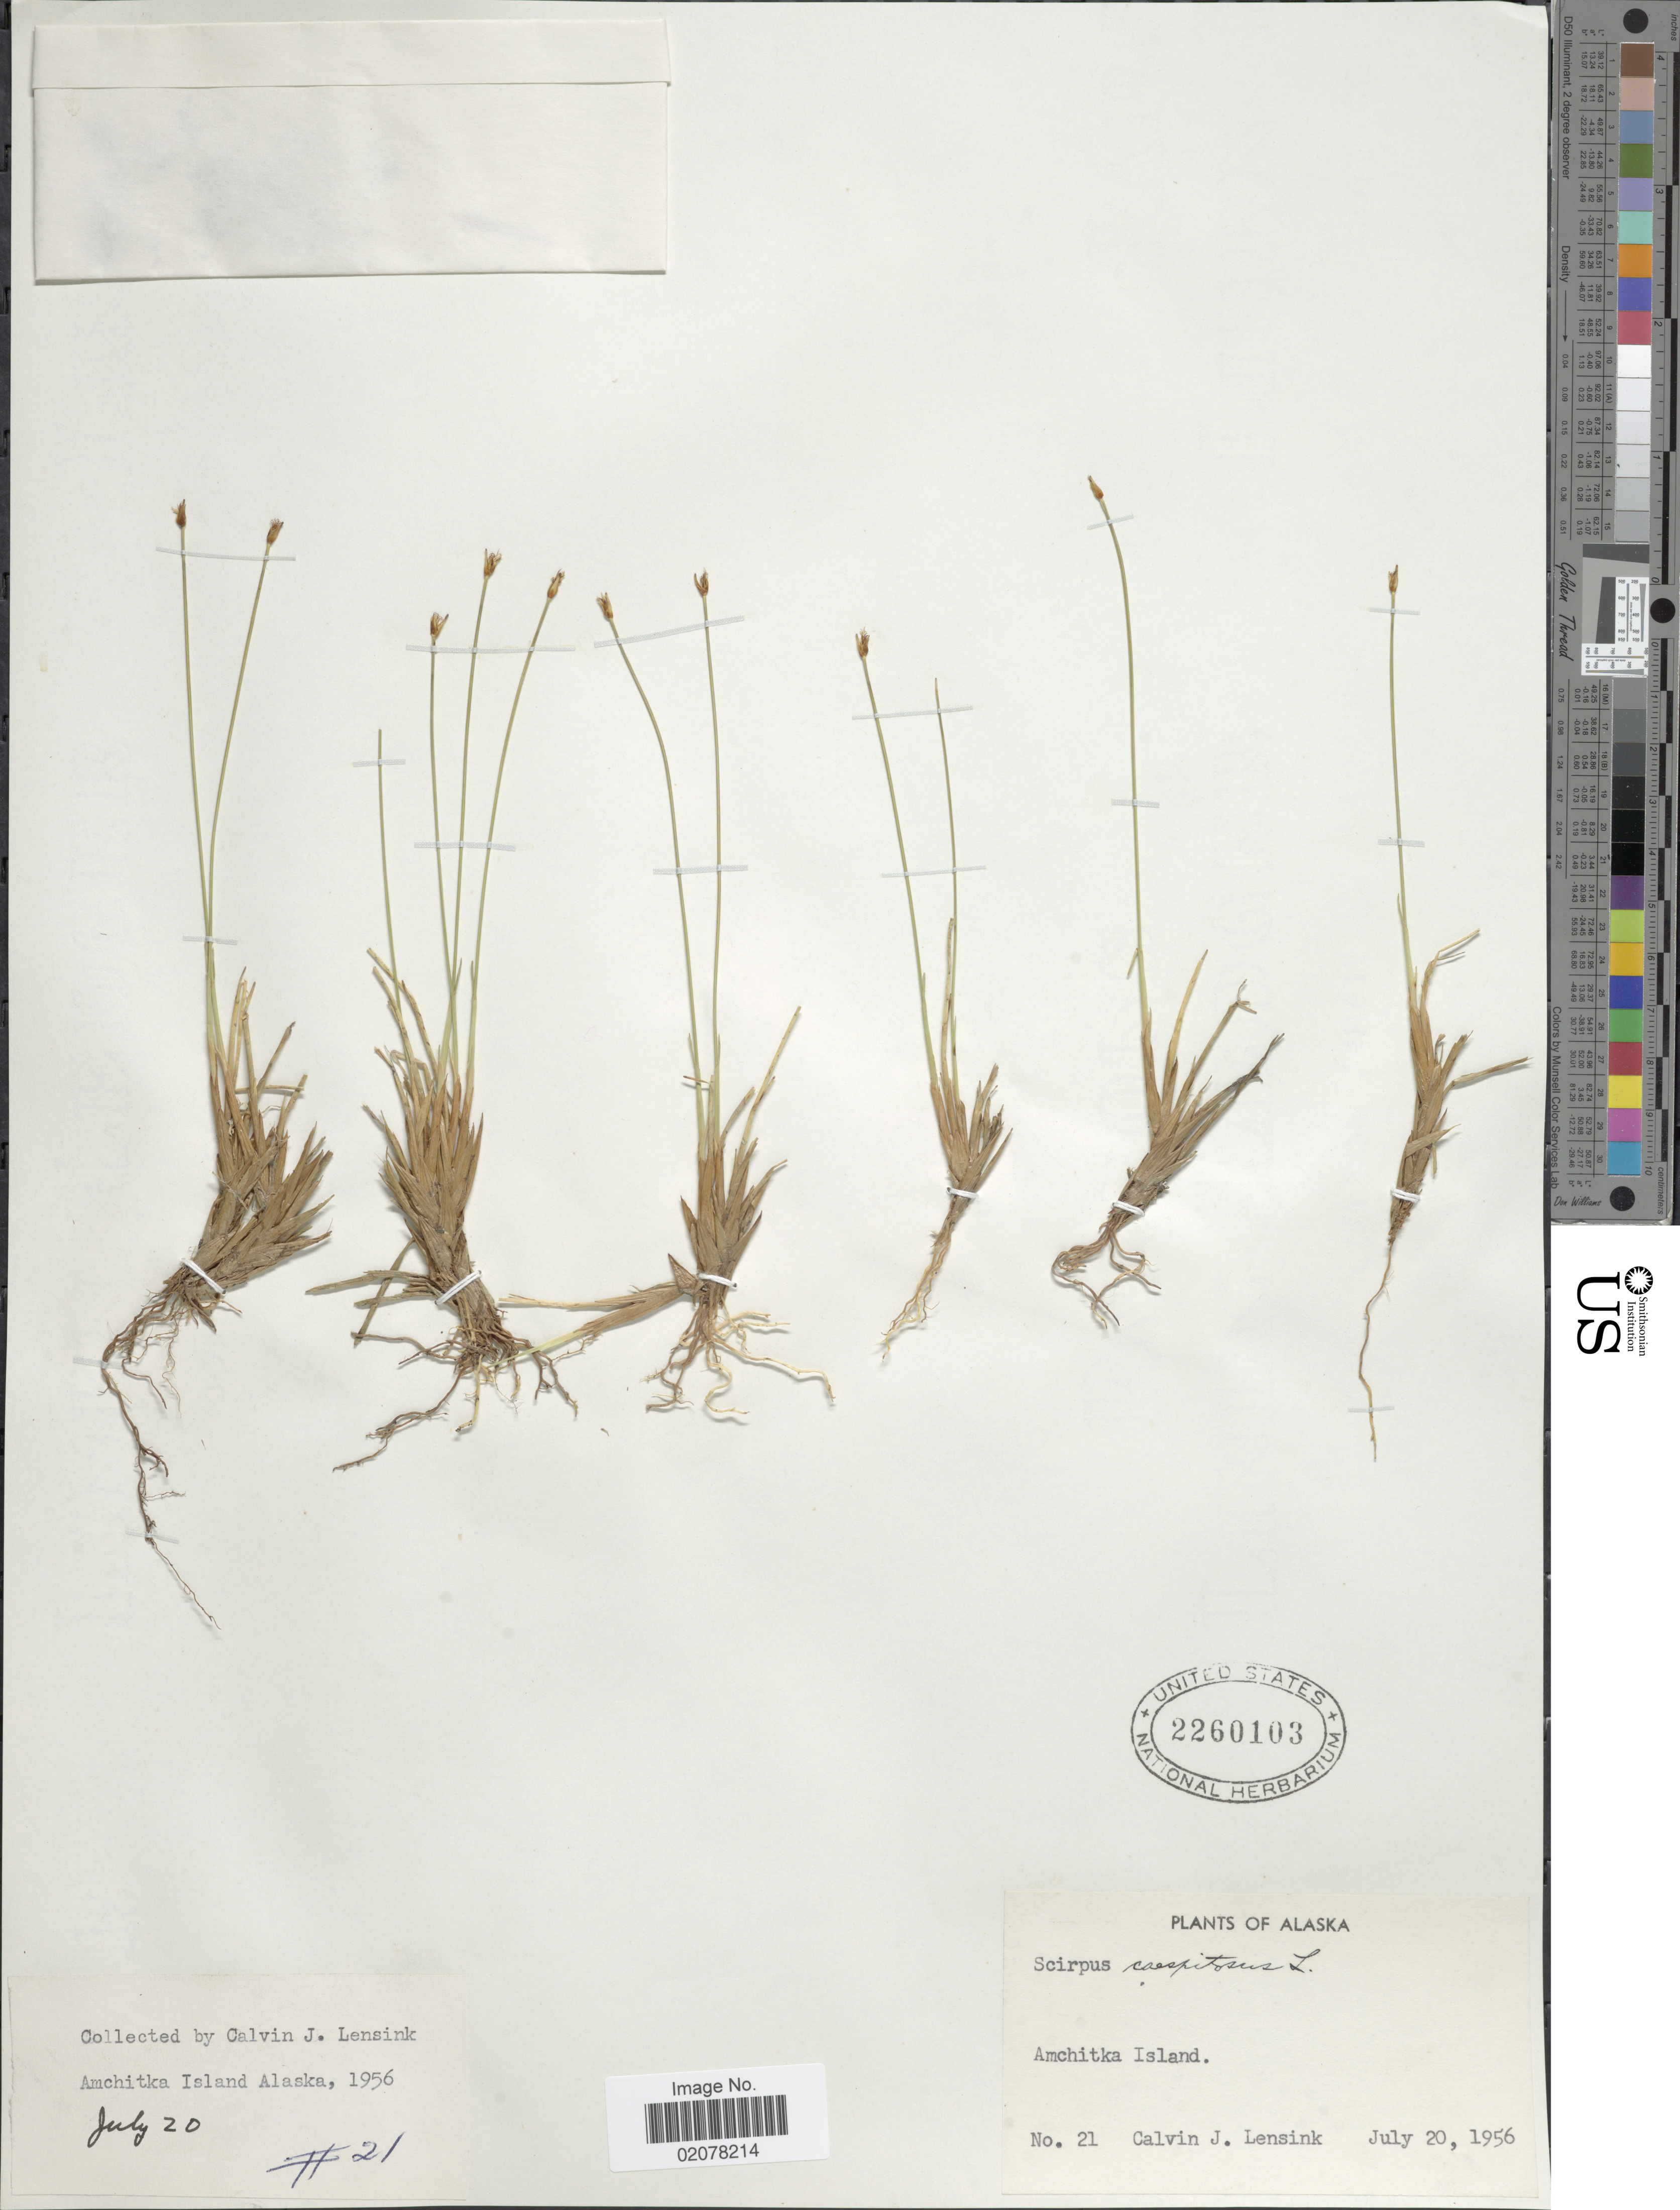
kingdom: Plantae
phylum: Tracheophyta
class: Liliopsida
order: Poales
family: Cyperaceae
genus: Trichophorum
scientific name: Trichophorum cespitosum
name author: (L.) Hartm.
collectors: C. Lensink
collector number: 21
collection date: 1956-07-20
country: United States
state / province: Alaska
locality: Amchitka Island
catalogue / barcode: US 2260103